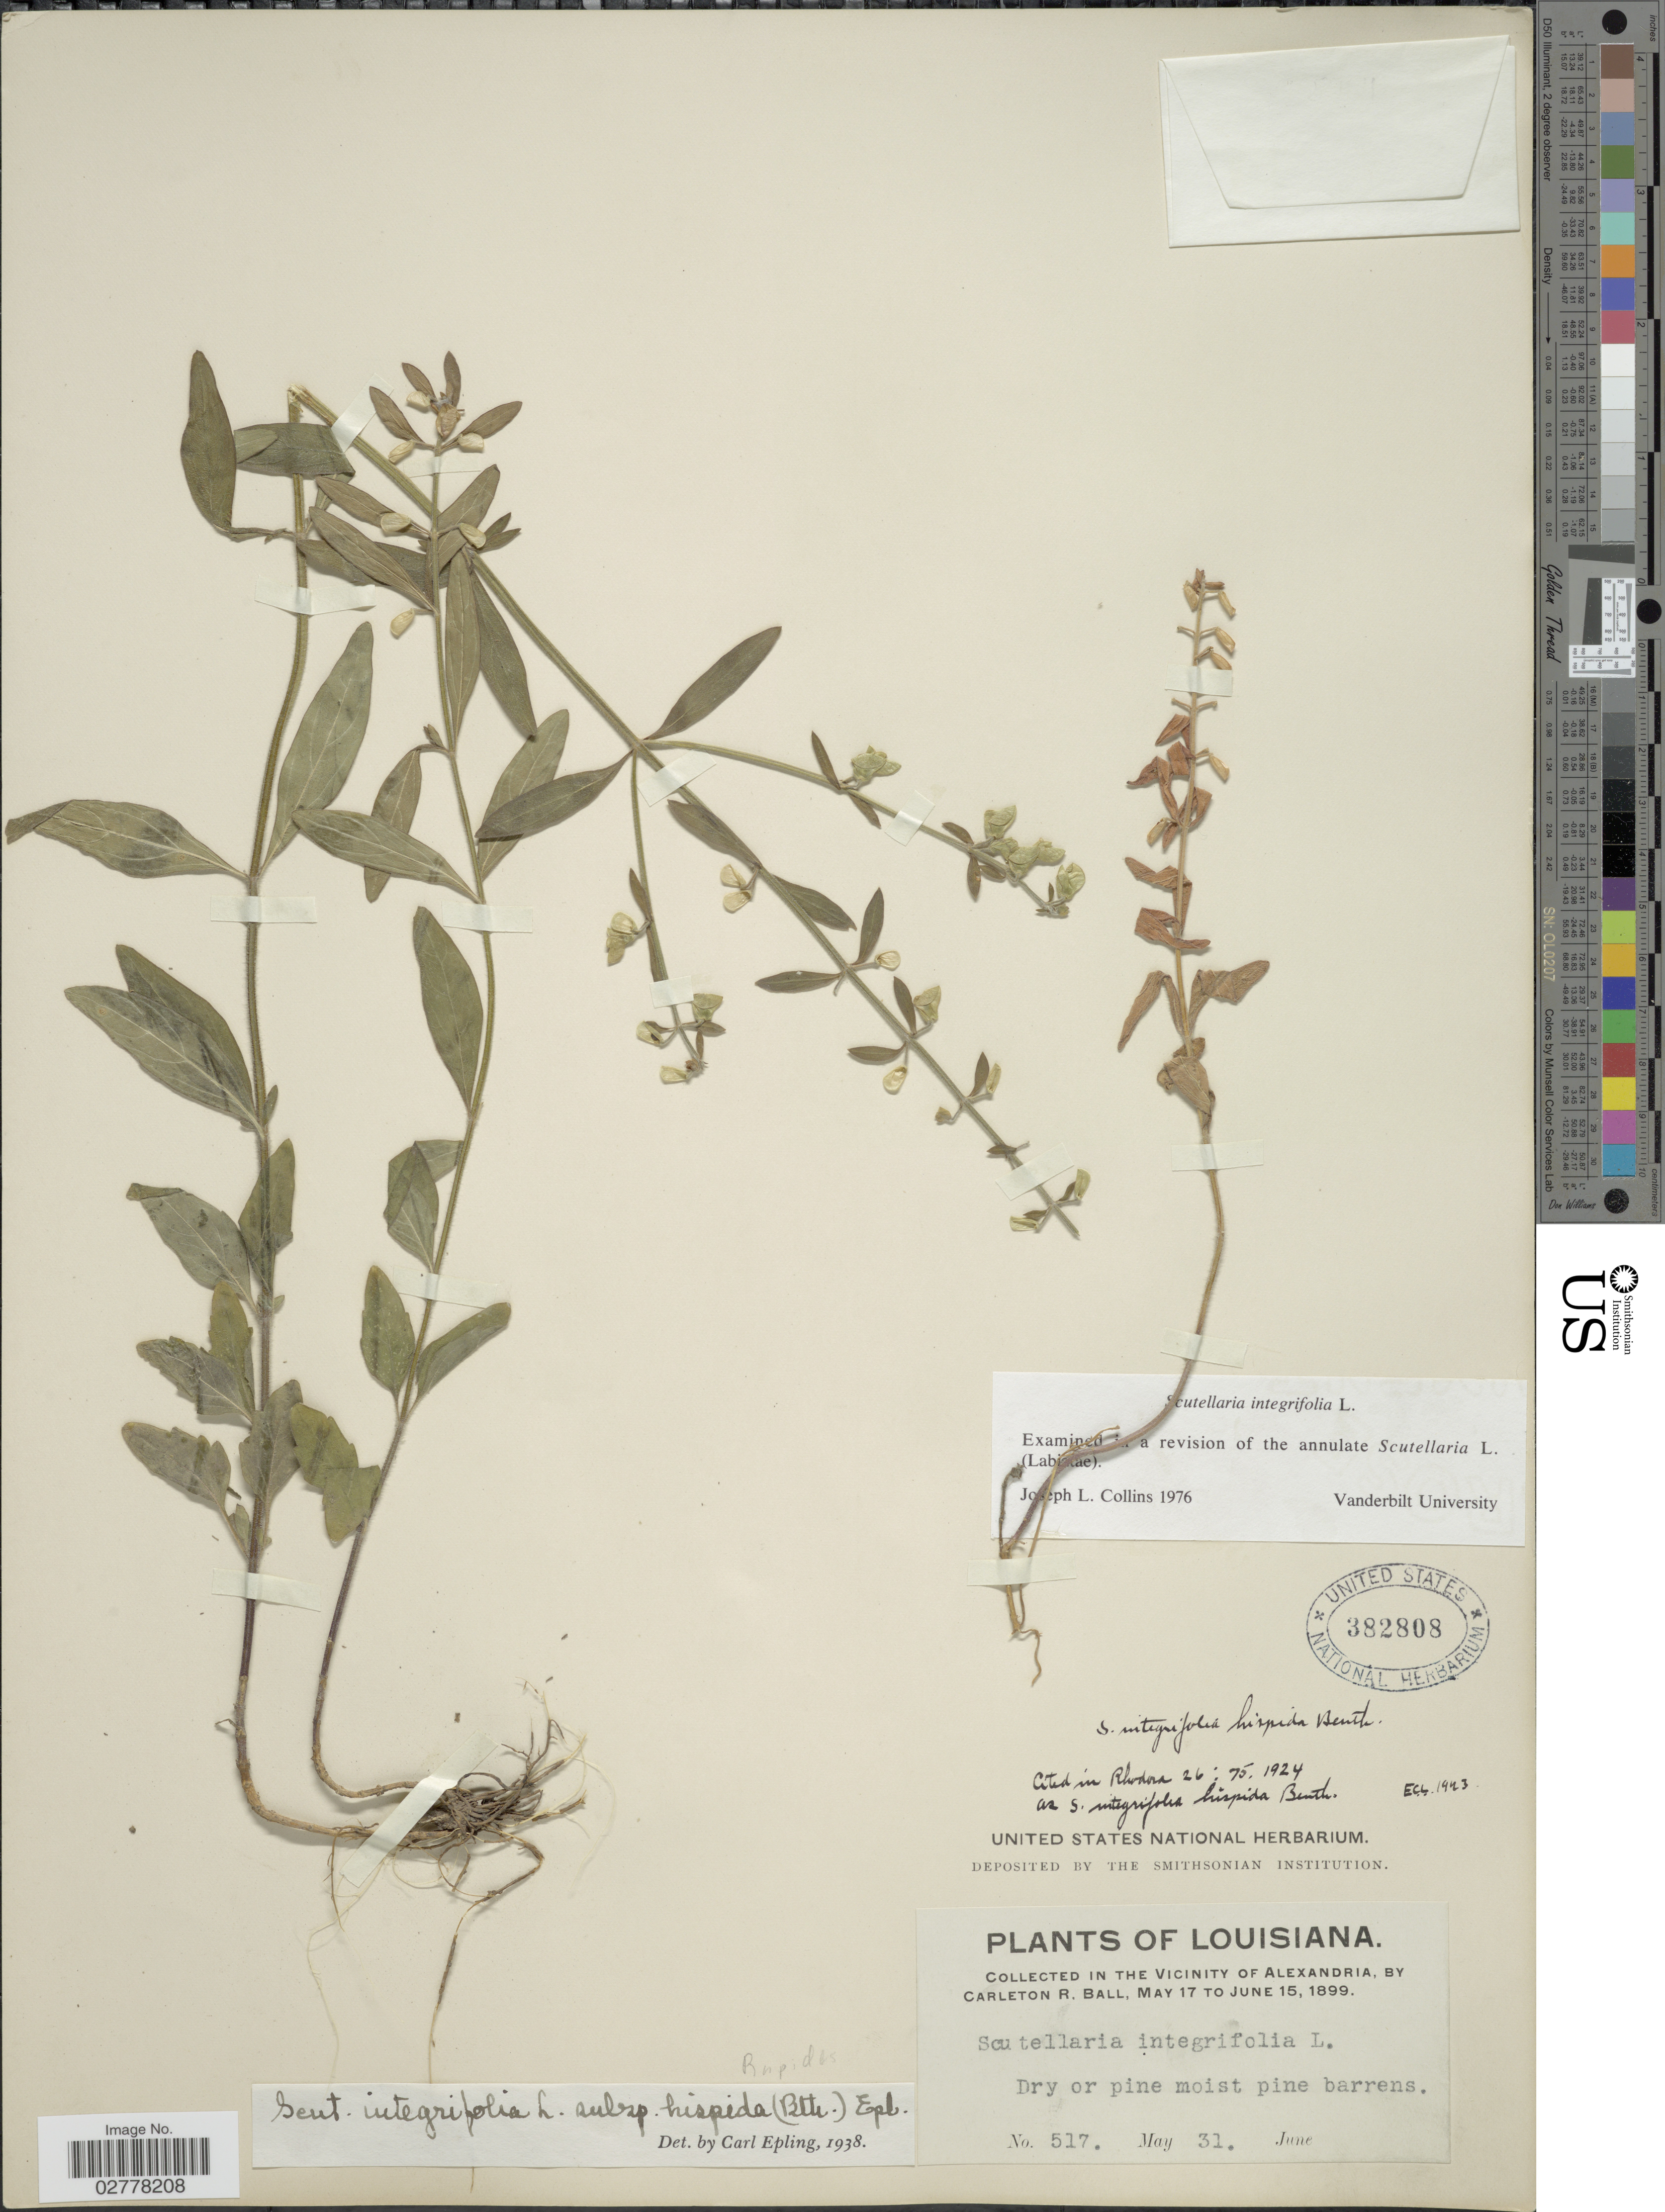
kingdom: Plantae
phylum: Tracheophyta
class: Magnoliopsida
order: Lamiales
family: Lamiaceae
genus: Scutellaria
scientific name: Scutellaria integrifolia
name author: L.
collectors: C. R. Ball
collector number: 517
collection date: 1899-05-31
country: United States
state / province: Louisiana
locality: In the vicinity of Alexandria. Dry or pine moist pine barrens. Rapides.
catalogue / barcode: US 382808